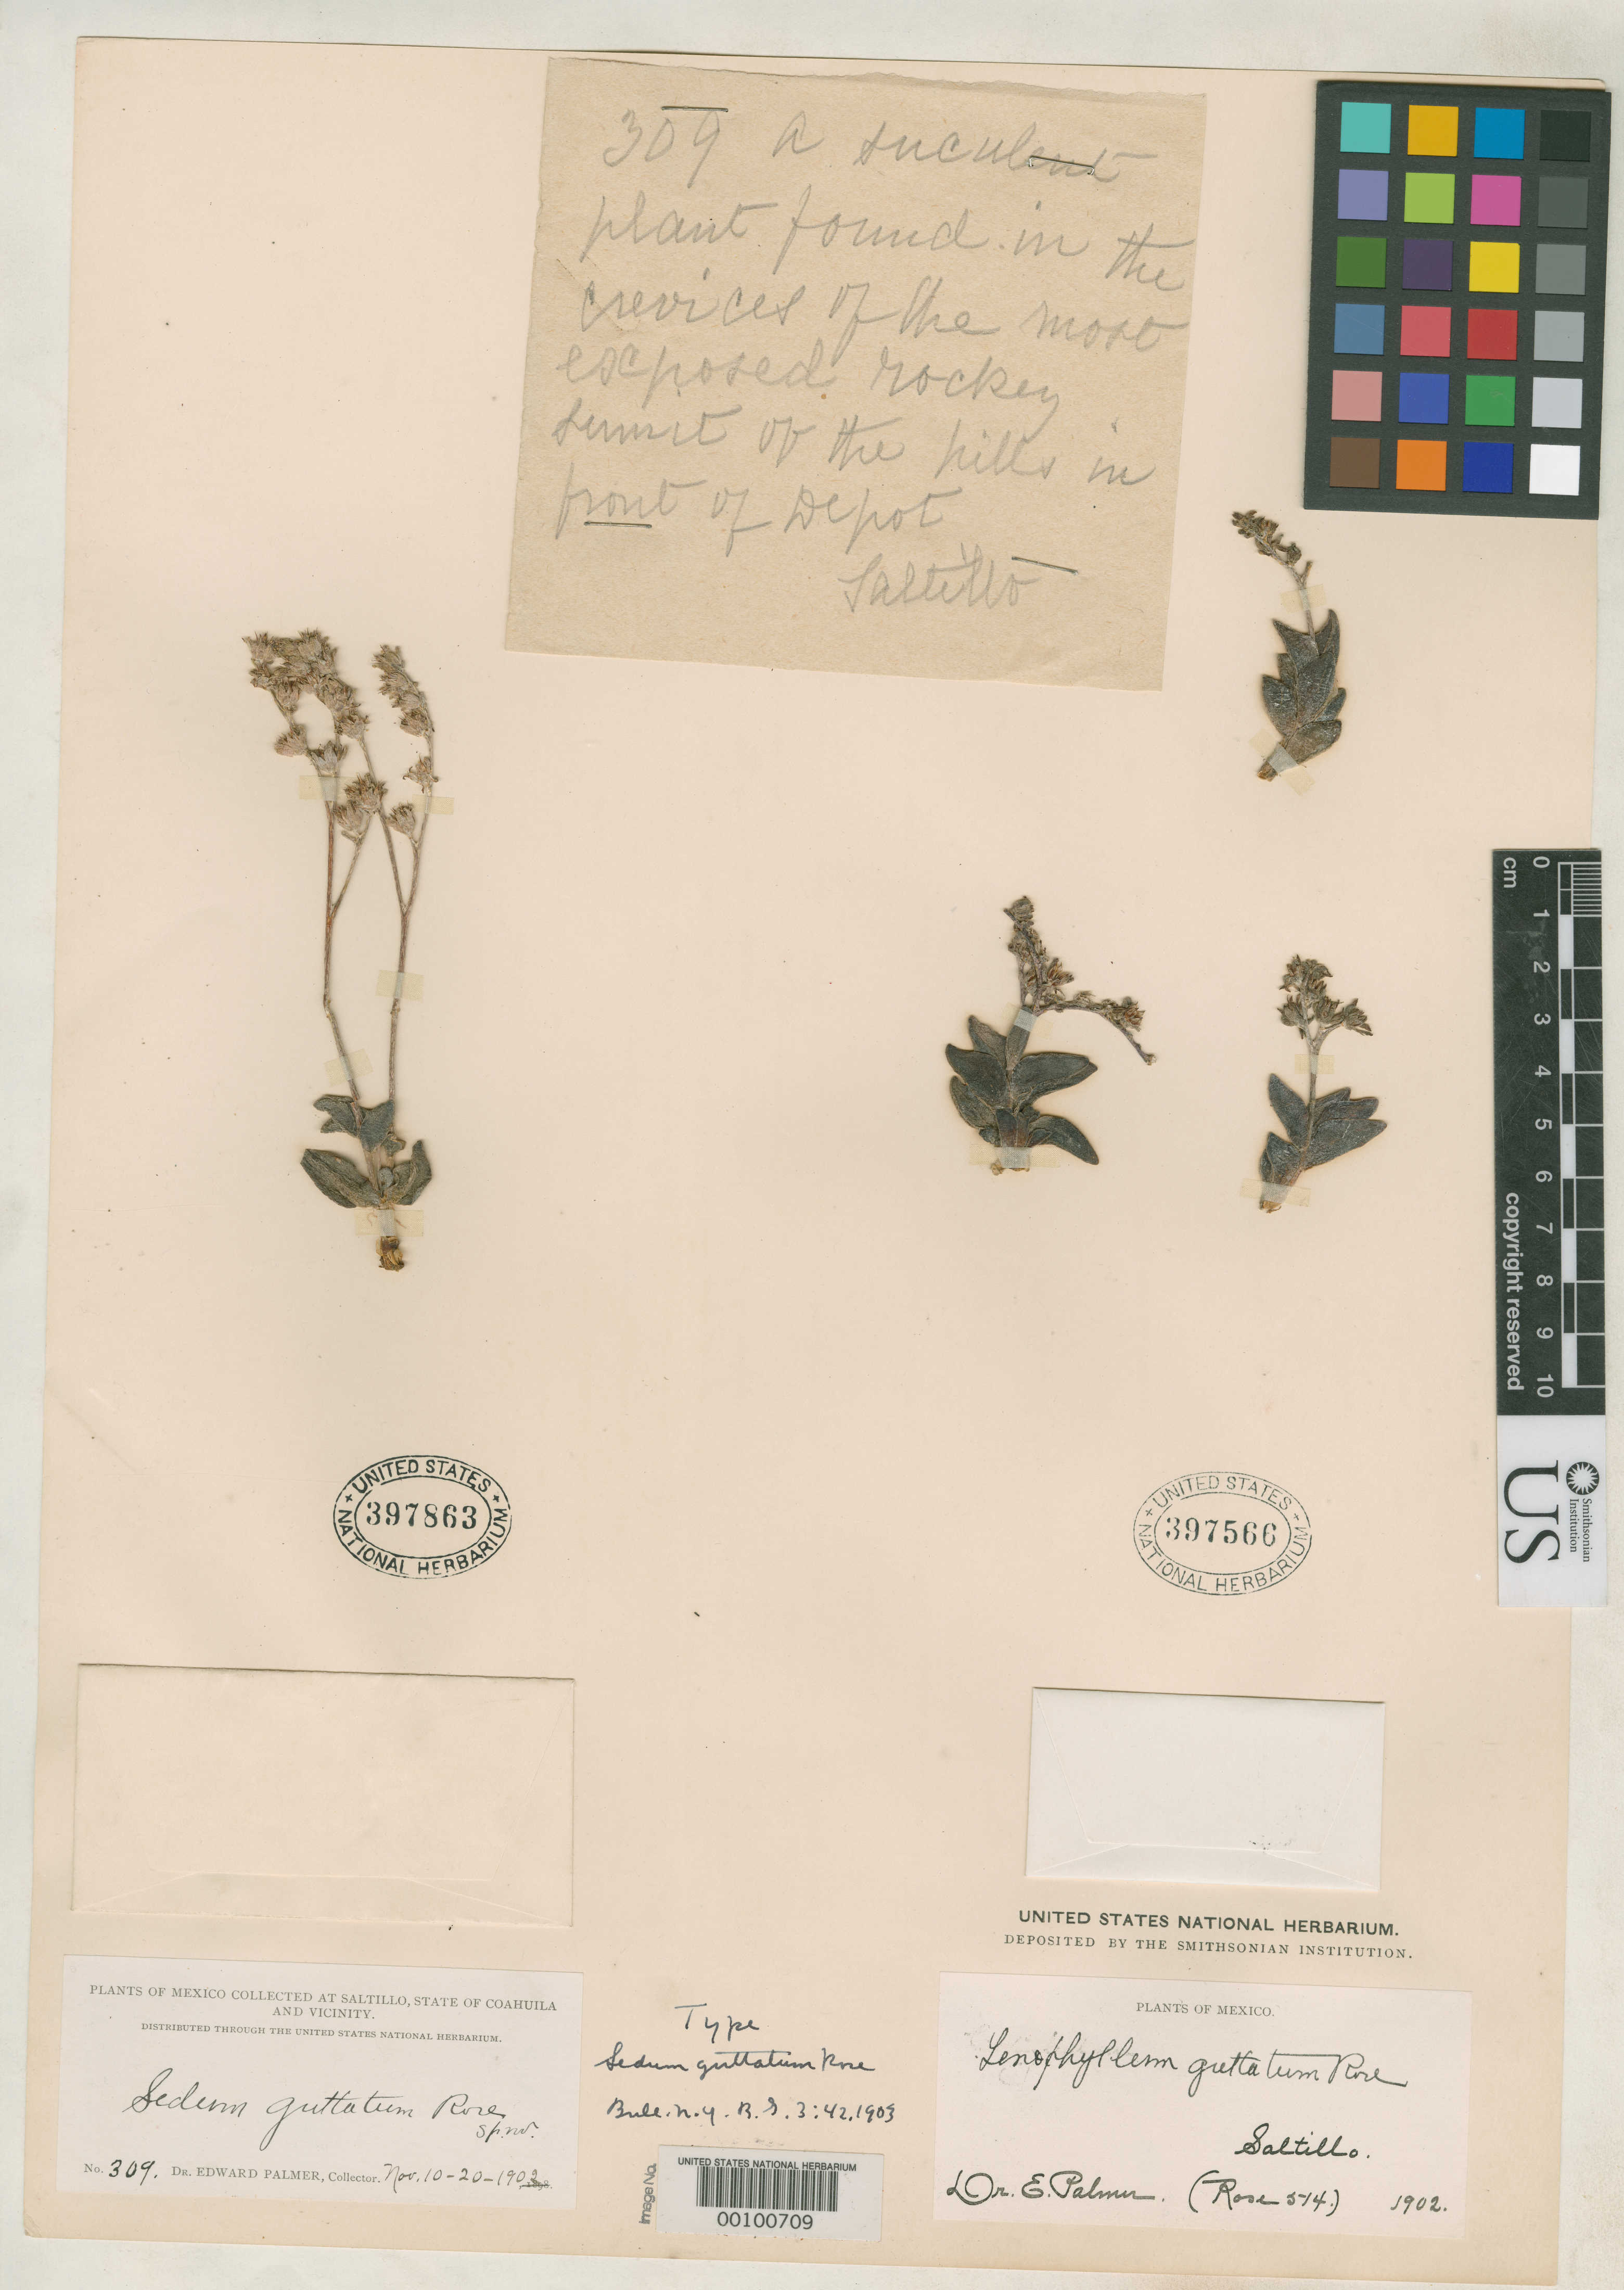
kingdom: Plantae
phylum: Tracheophyta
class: Magnoliopsida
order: Saxifragales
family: Crassulaceae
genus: Sedum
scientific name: Sedum guttatum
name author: Rose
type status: Holotype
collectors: E. Palmer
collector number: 309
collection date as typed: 10 Nov 1902 to 20 Nov 1902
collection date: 1902-11-10/1902-11-20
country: Mexico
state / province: Coahuila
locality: Saltillo & vicinity.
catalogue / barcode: US 397566